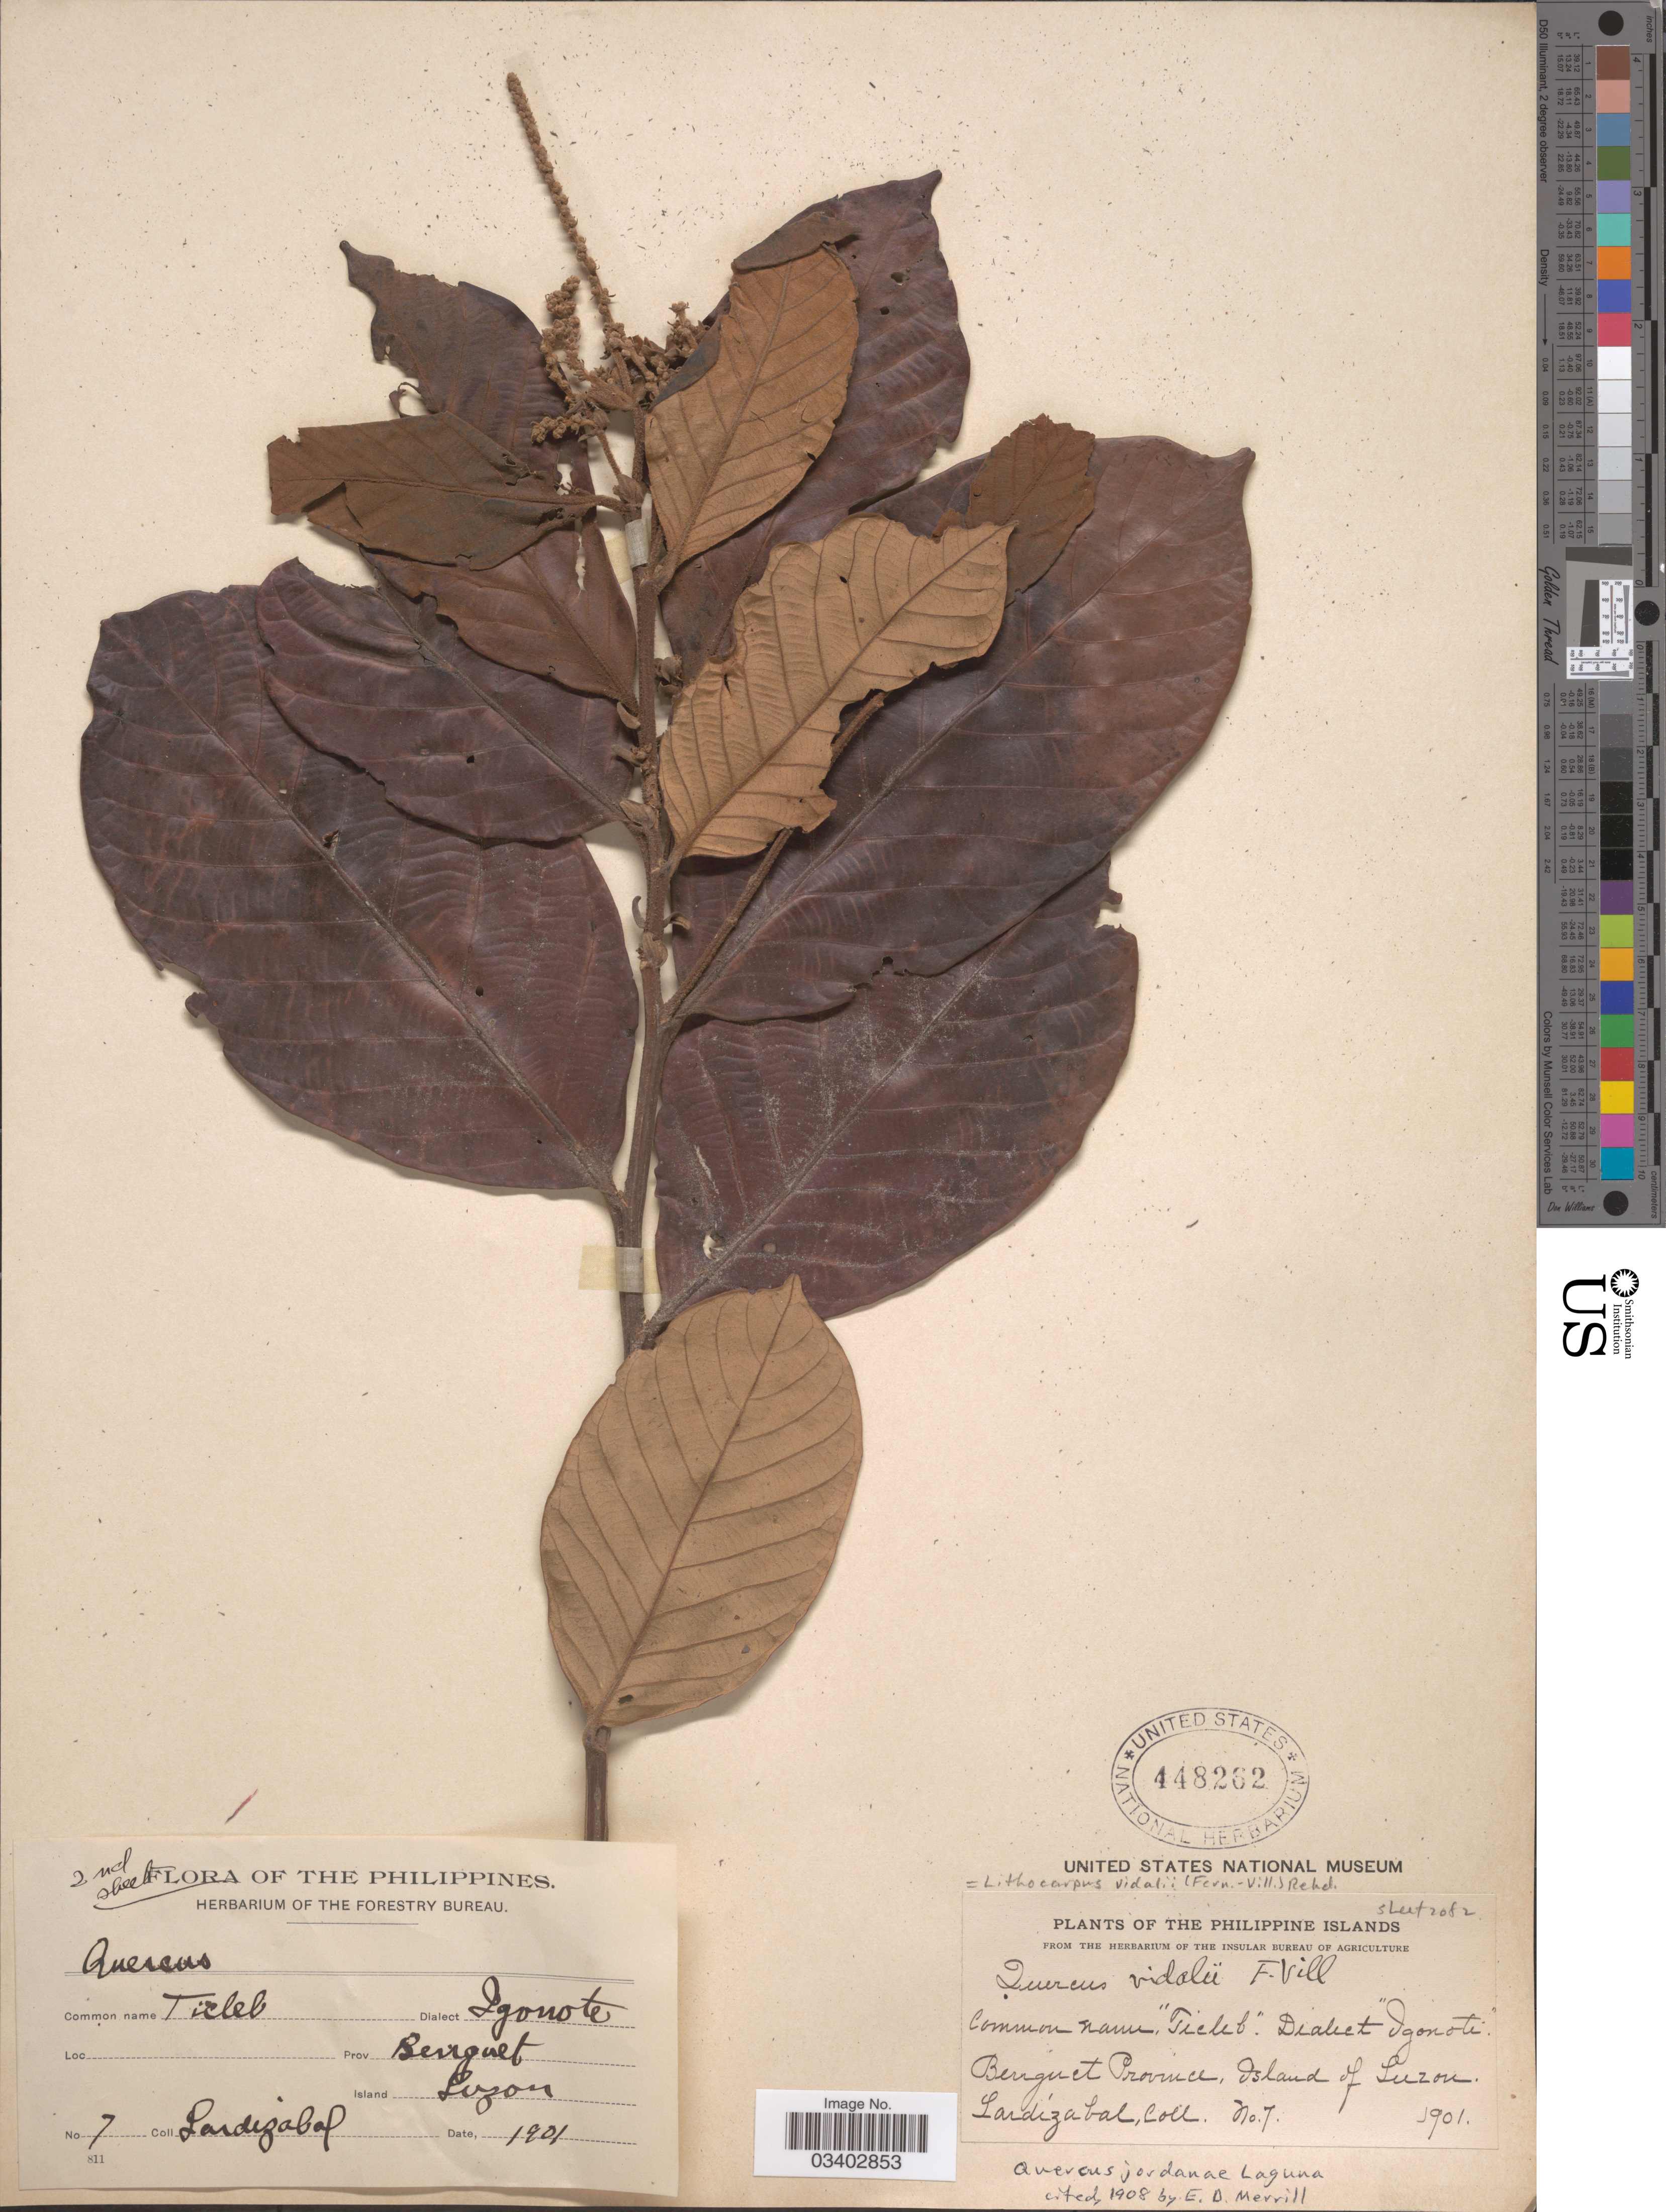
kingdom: Plantae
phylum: Tracheophyta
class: Magnoliopsida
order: Fagales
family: Fagaceae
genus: Lithocarpus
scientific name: Lithocarpus vidalii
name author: (Fern.-Vill.) Rehder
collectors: Lardizabol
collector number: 7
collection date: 1901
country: Philippines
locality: Benguet Province, Island of Luzon.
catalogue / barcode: US 448262